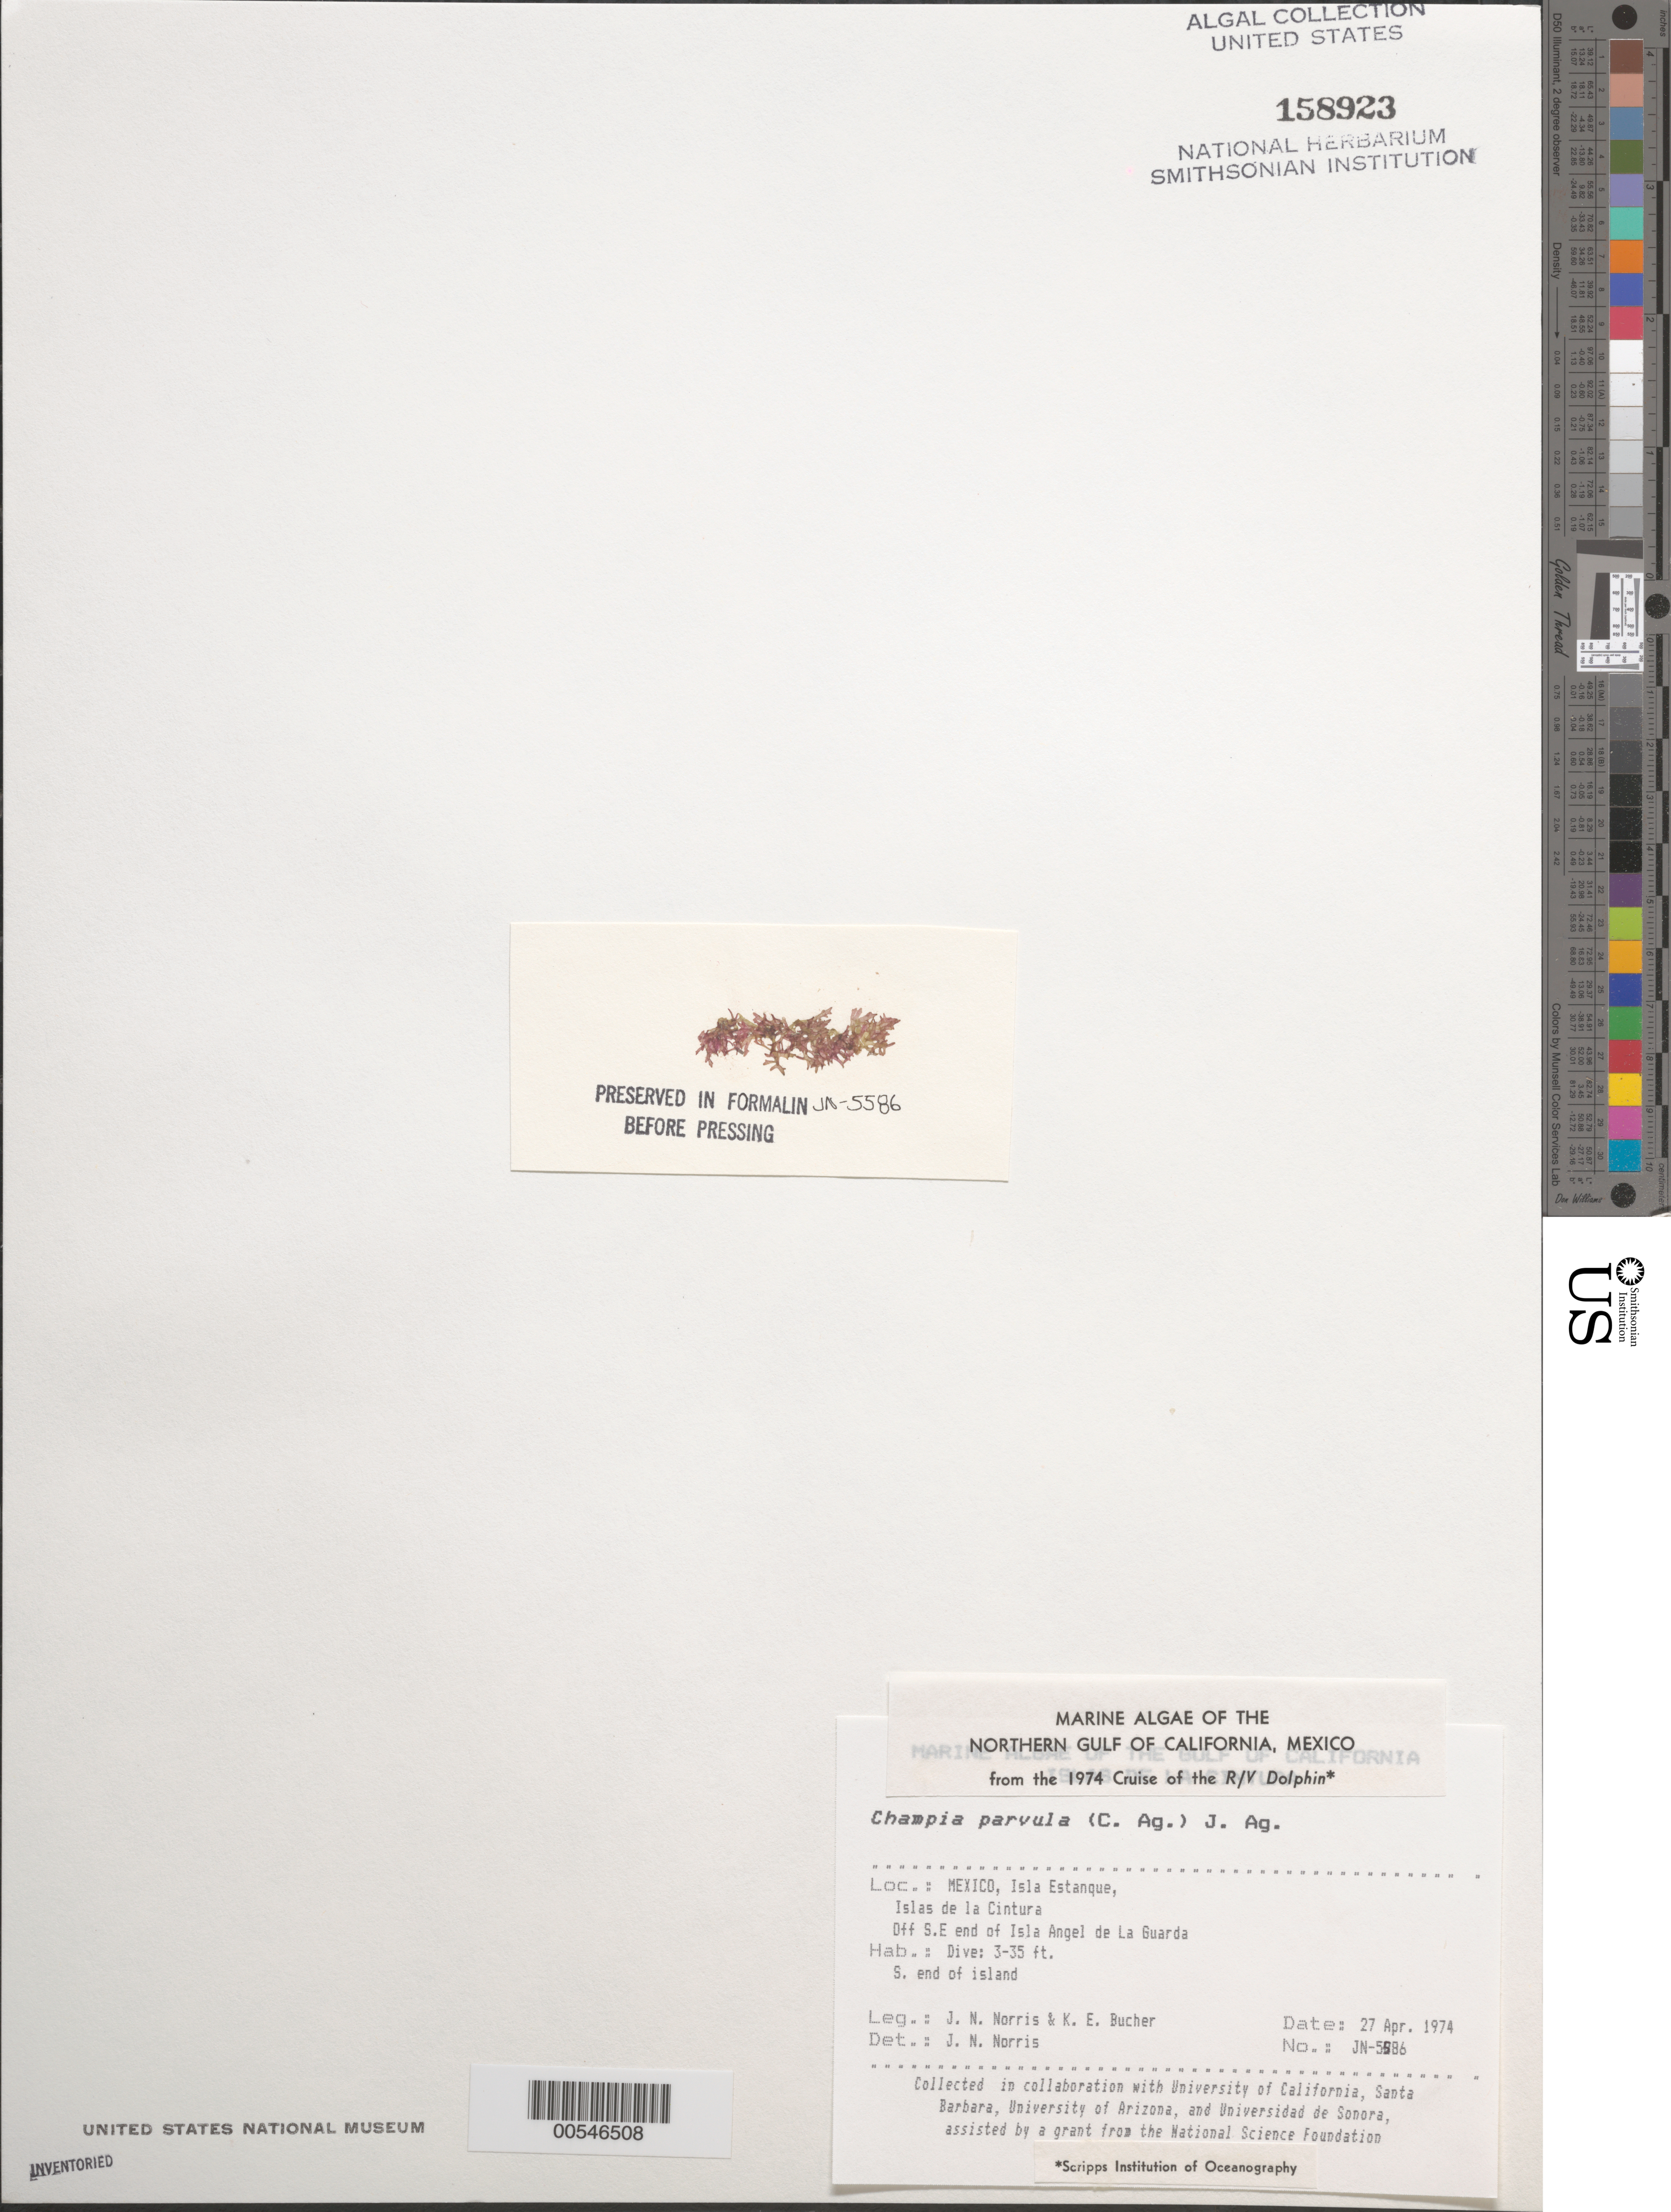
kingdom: Plantae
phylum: Rhodophyta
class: Florideophyceae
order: Rhodymeniales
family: Champiaceae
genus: Champia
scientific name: Champia parvula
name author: (C. Agardh) Harv.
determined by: Norris, James N.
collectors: J. N. Norris & K. E. Bucher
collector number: JN-5586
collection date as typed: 27 Apr 1974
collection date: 1974-04-27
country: Mexico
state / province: Baja California Norte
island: Isla Estanque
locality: Off Isla Angel de la Guarda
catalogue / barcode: US 158923